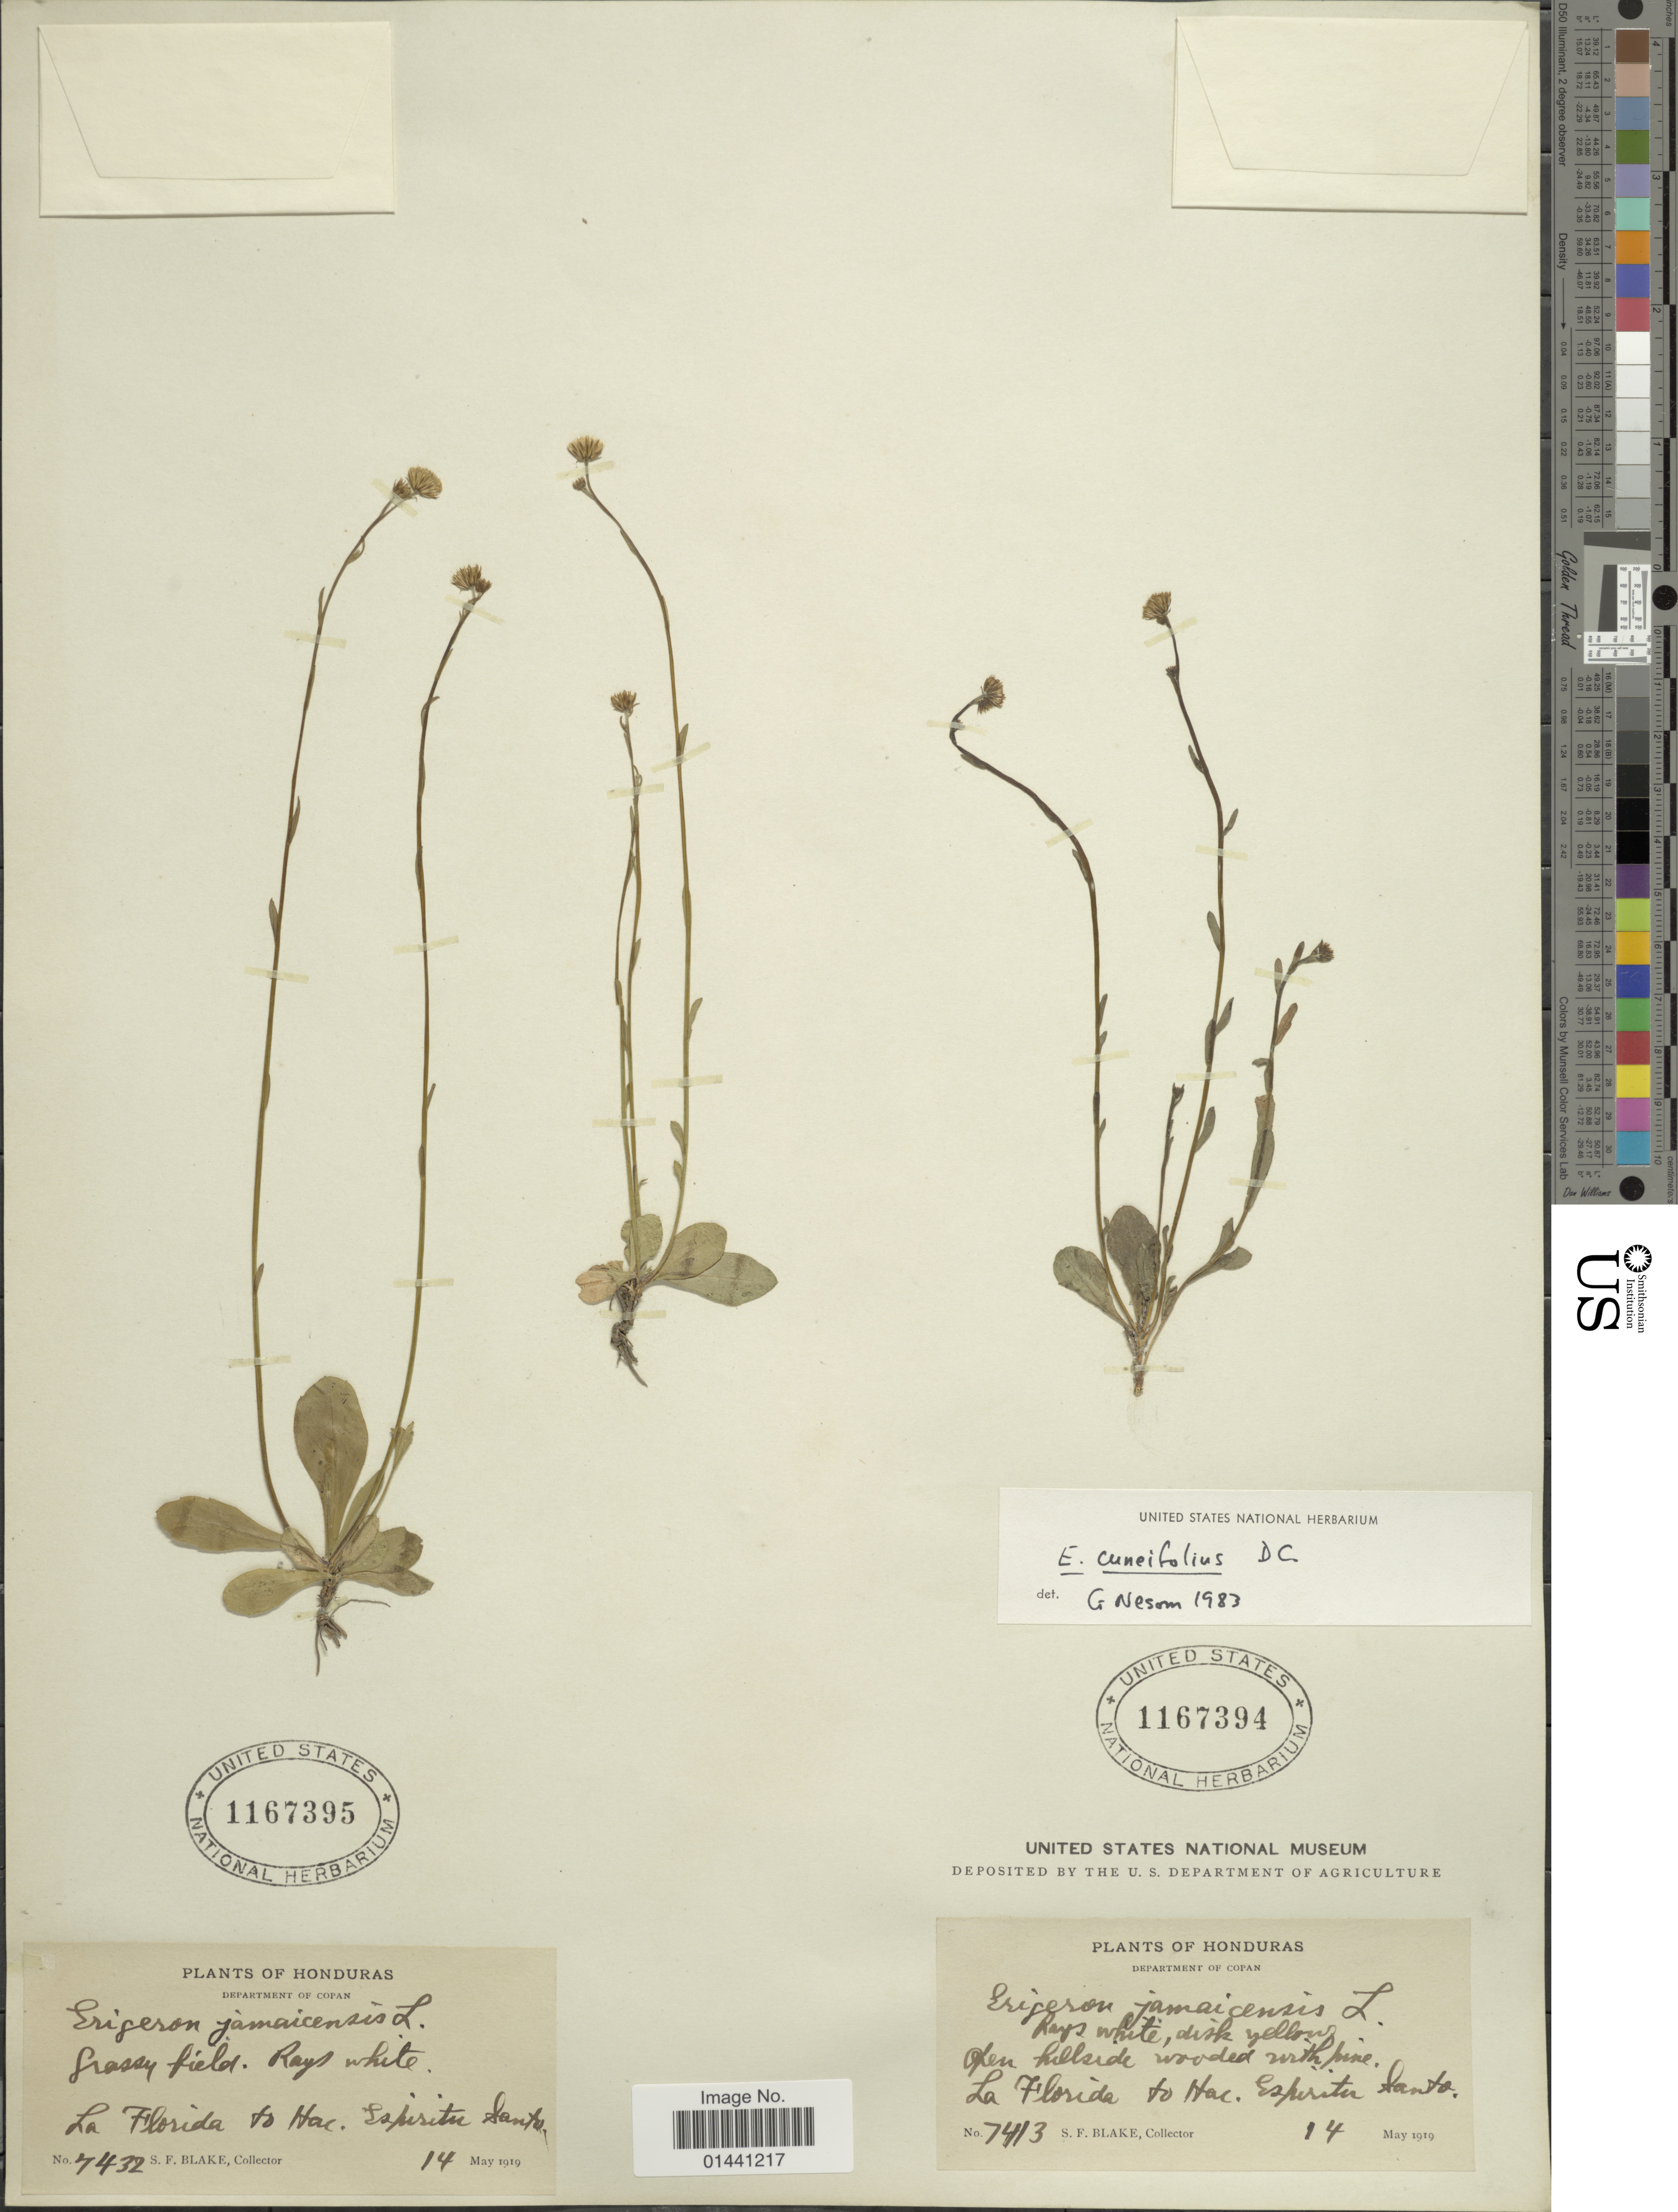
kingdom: Plantae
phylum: Tracheophyta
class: Magnoliopsida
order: Asterales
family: Asteraceae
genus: Erigeron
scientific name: Erigeron cuneifolius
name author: DC.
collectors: S. Blake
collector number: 7413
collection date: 1919-05-14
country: Honduras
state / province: Copán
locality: Open hillside wooded with pine, La Florida to Hac. Espiritu Santo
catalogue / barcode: US 1167394